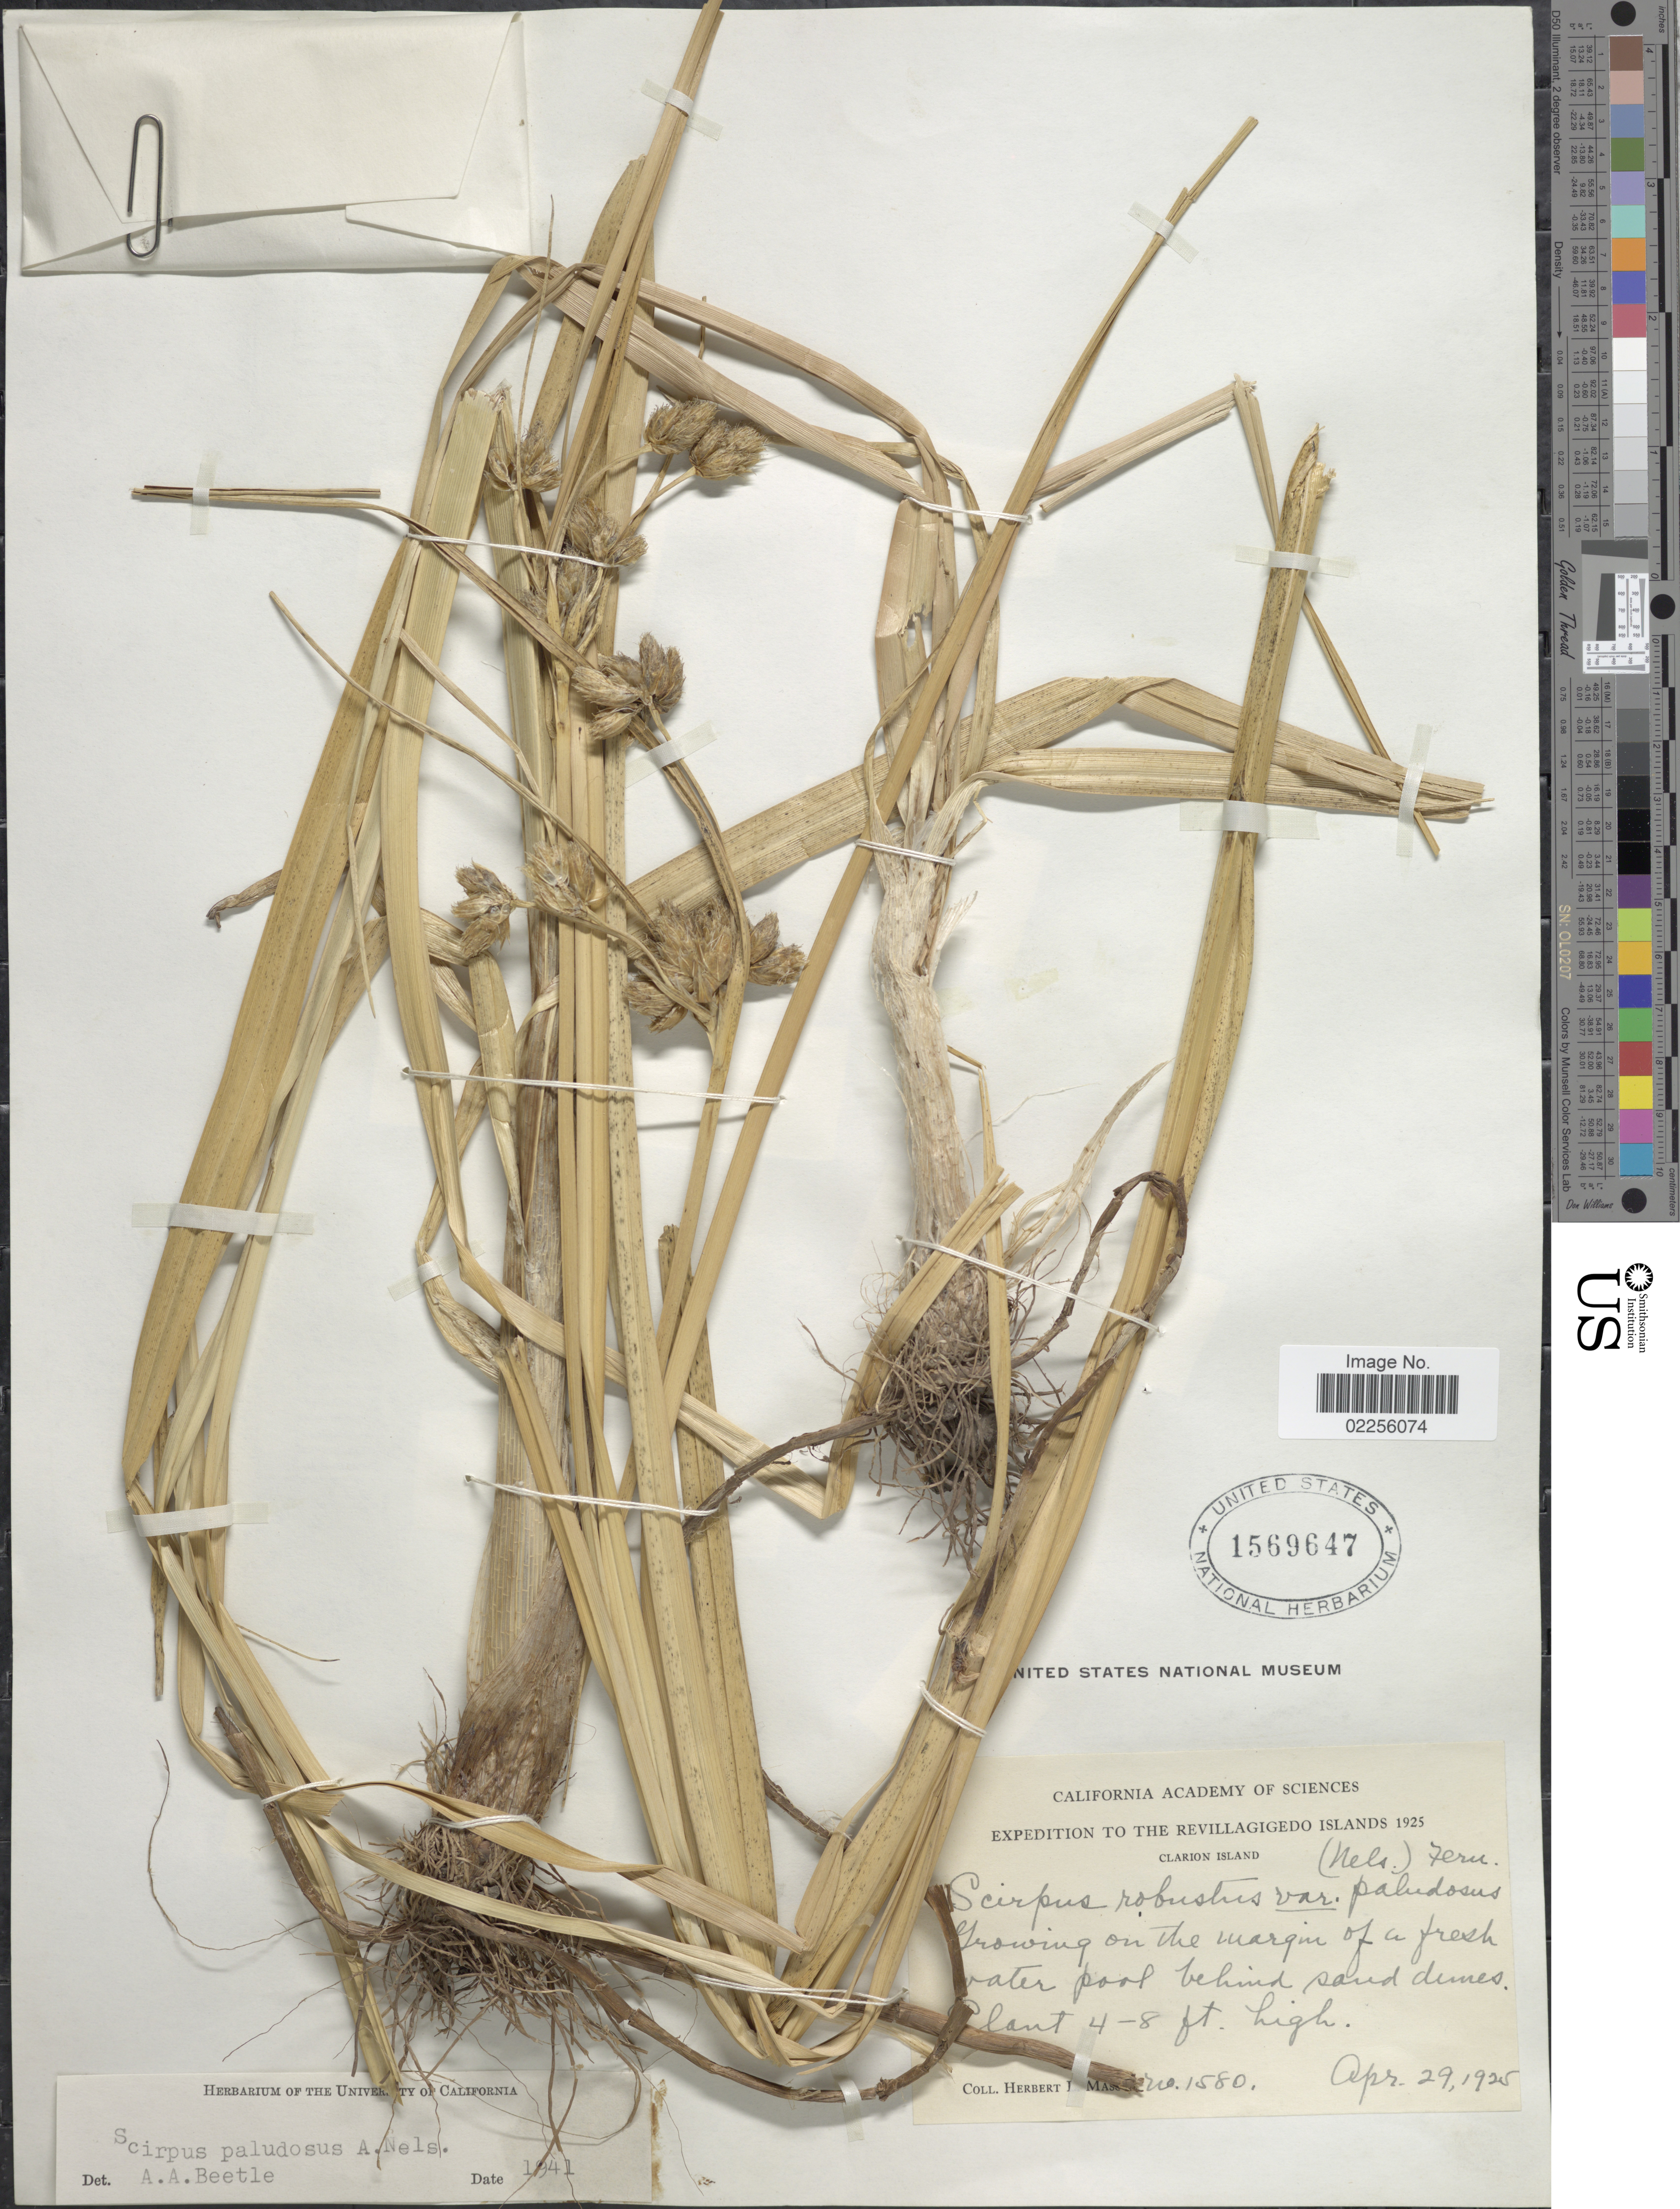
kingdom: Plantae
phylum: Tracheophyta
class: Liliopsida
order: Poales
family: Cyperaceae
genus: Bolboschoenus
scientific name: Bolboschoenus maritimus subsp. paludosus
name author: (A. Nelson) T. Koyama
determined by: Strong, Mark T., (BOT), Smithsonian Institution - National Museum of Natural History (UNITED STATES)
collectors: H. L. Mason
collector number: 1580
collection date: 1925-04-29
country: Mexico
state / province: Colima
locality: The Revillagigedo Island, Clarion Island, Growing on the margin of a fresh water pool behind sand dunes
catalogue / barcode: US 1569647